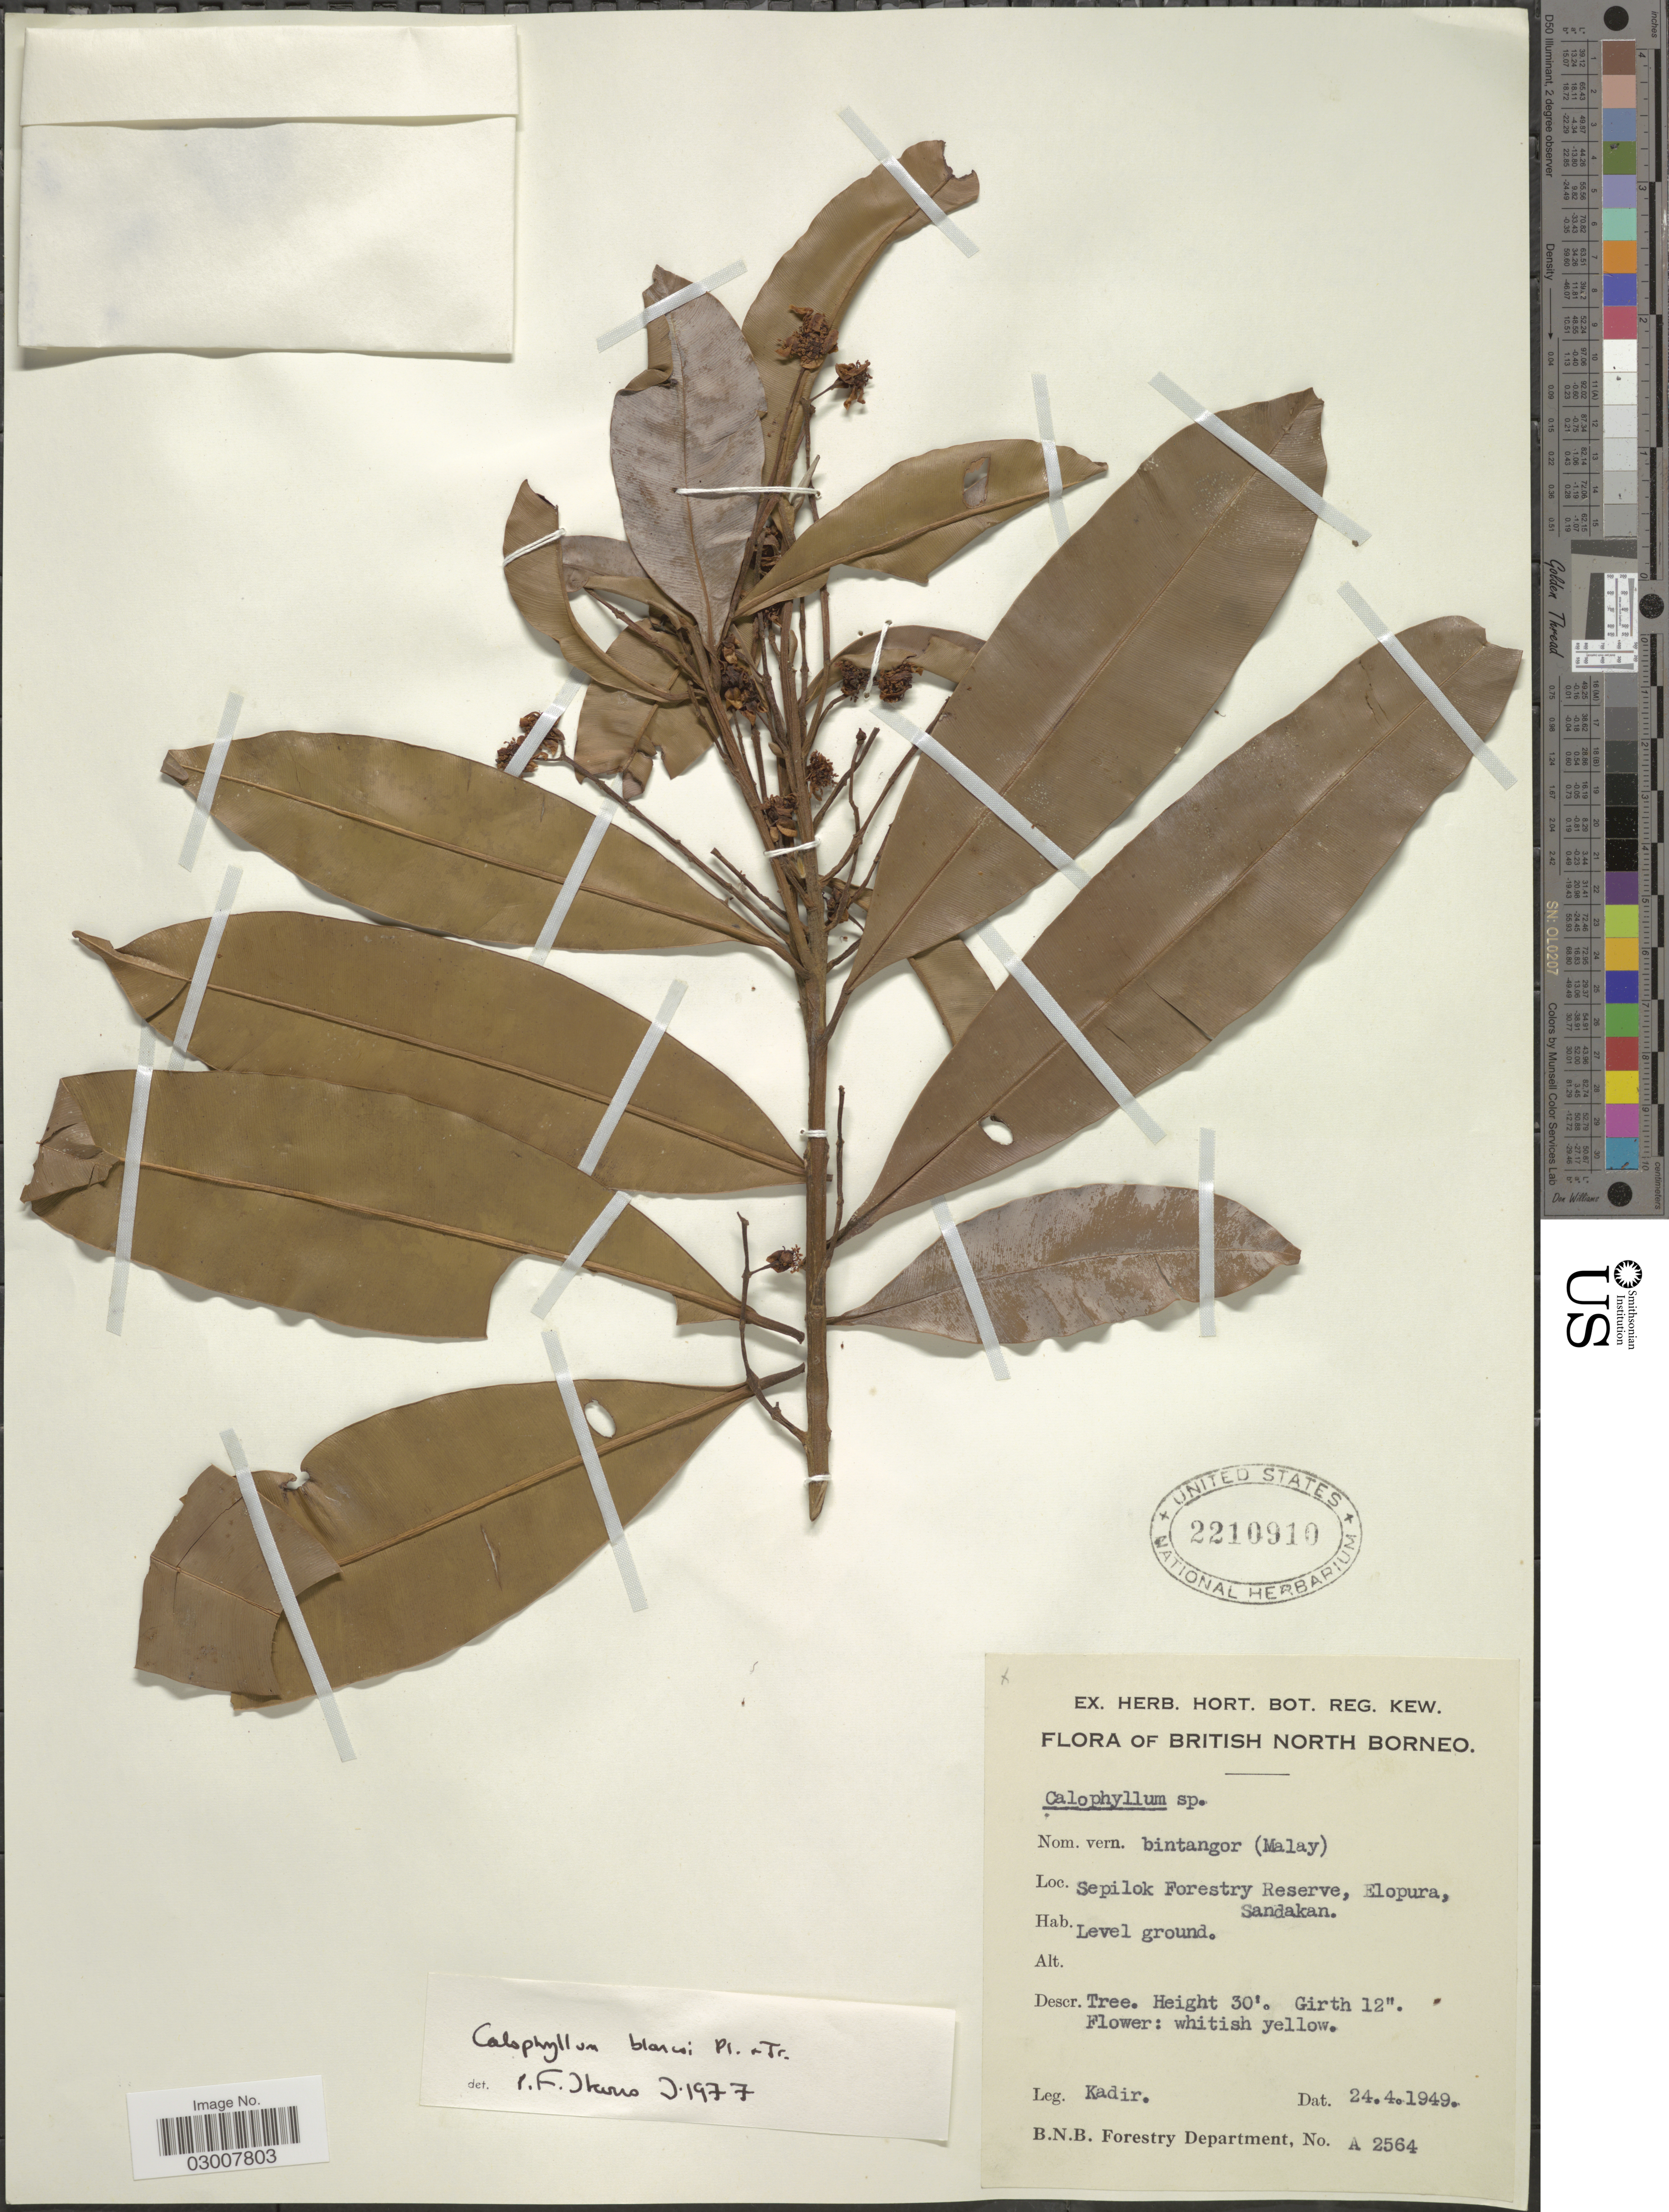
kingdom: Plantae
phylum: Tracheophyta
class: Magnoliopsida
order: Malpighiales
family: Calophyllaceae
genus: Calophyllum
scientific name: Calophyllum blancoi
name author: Planch. & Triana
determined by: Stevens, P. F.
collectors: -. Kadir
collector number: A2564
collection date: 1949-04-24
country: Malaysia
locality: British North Borneo. Sepilok Forestry Reserve, Elopura, Sandakan.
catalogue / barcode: US 2210910